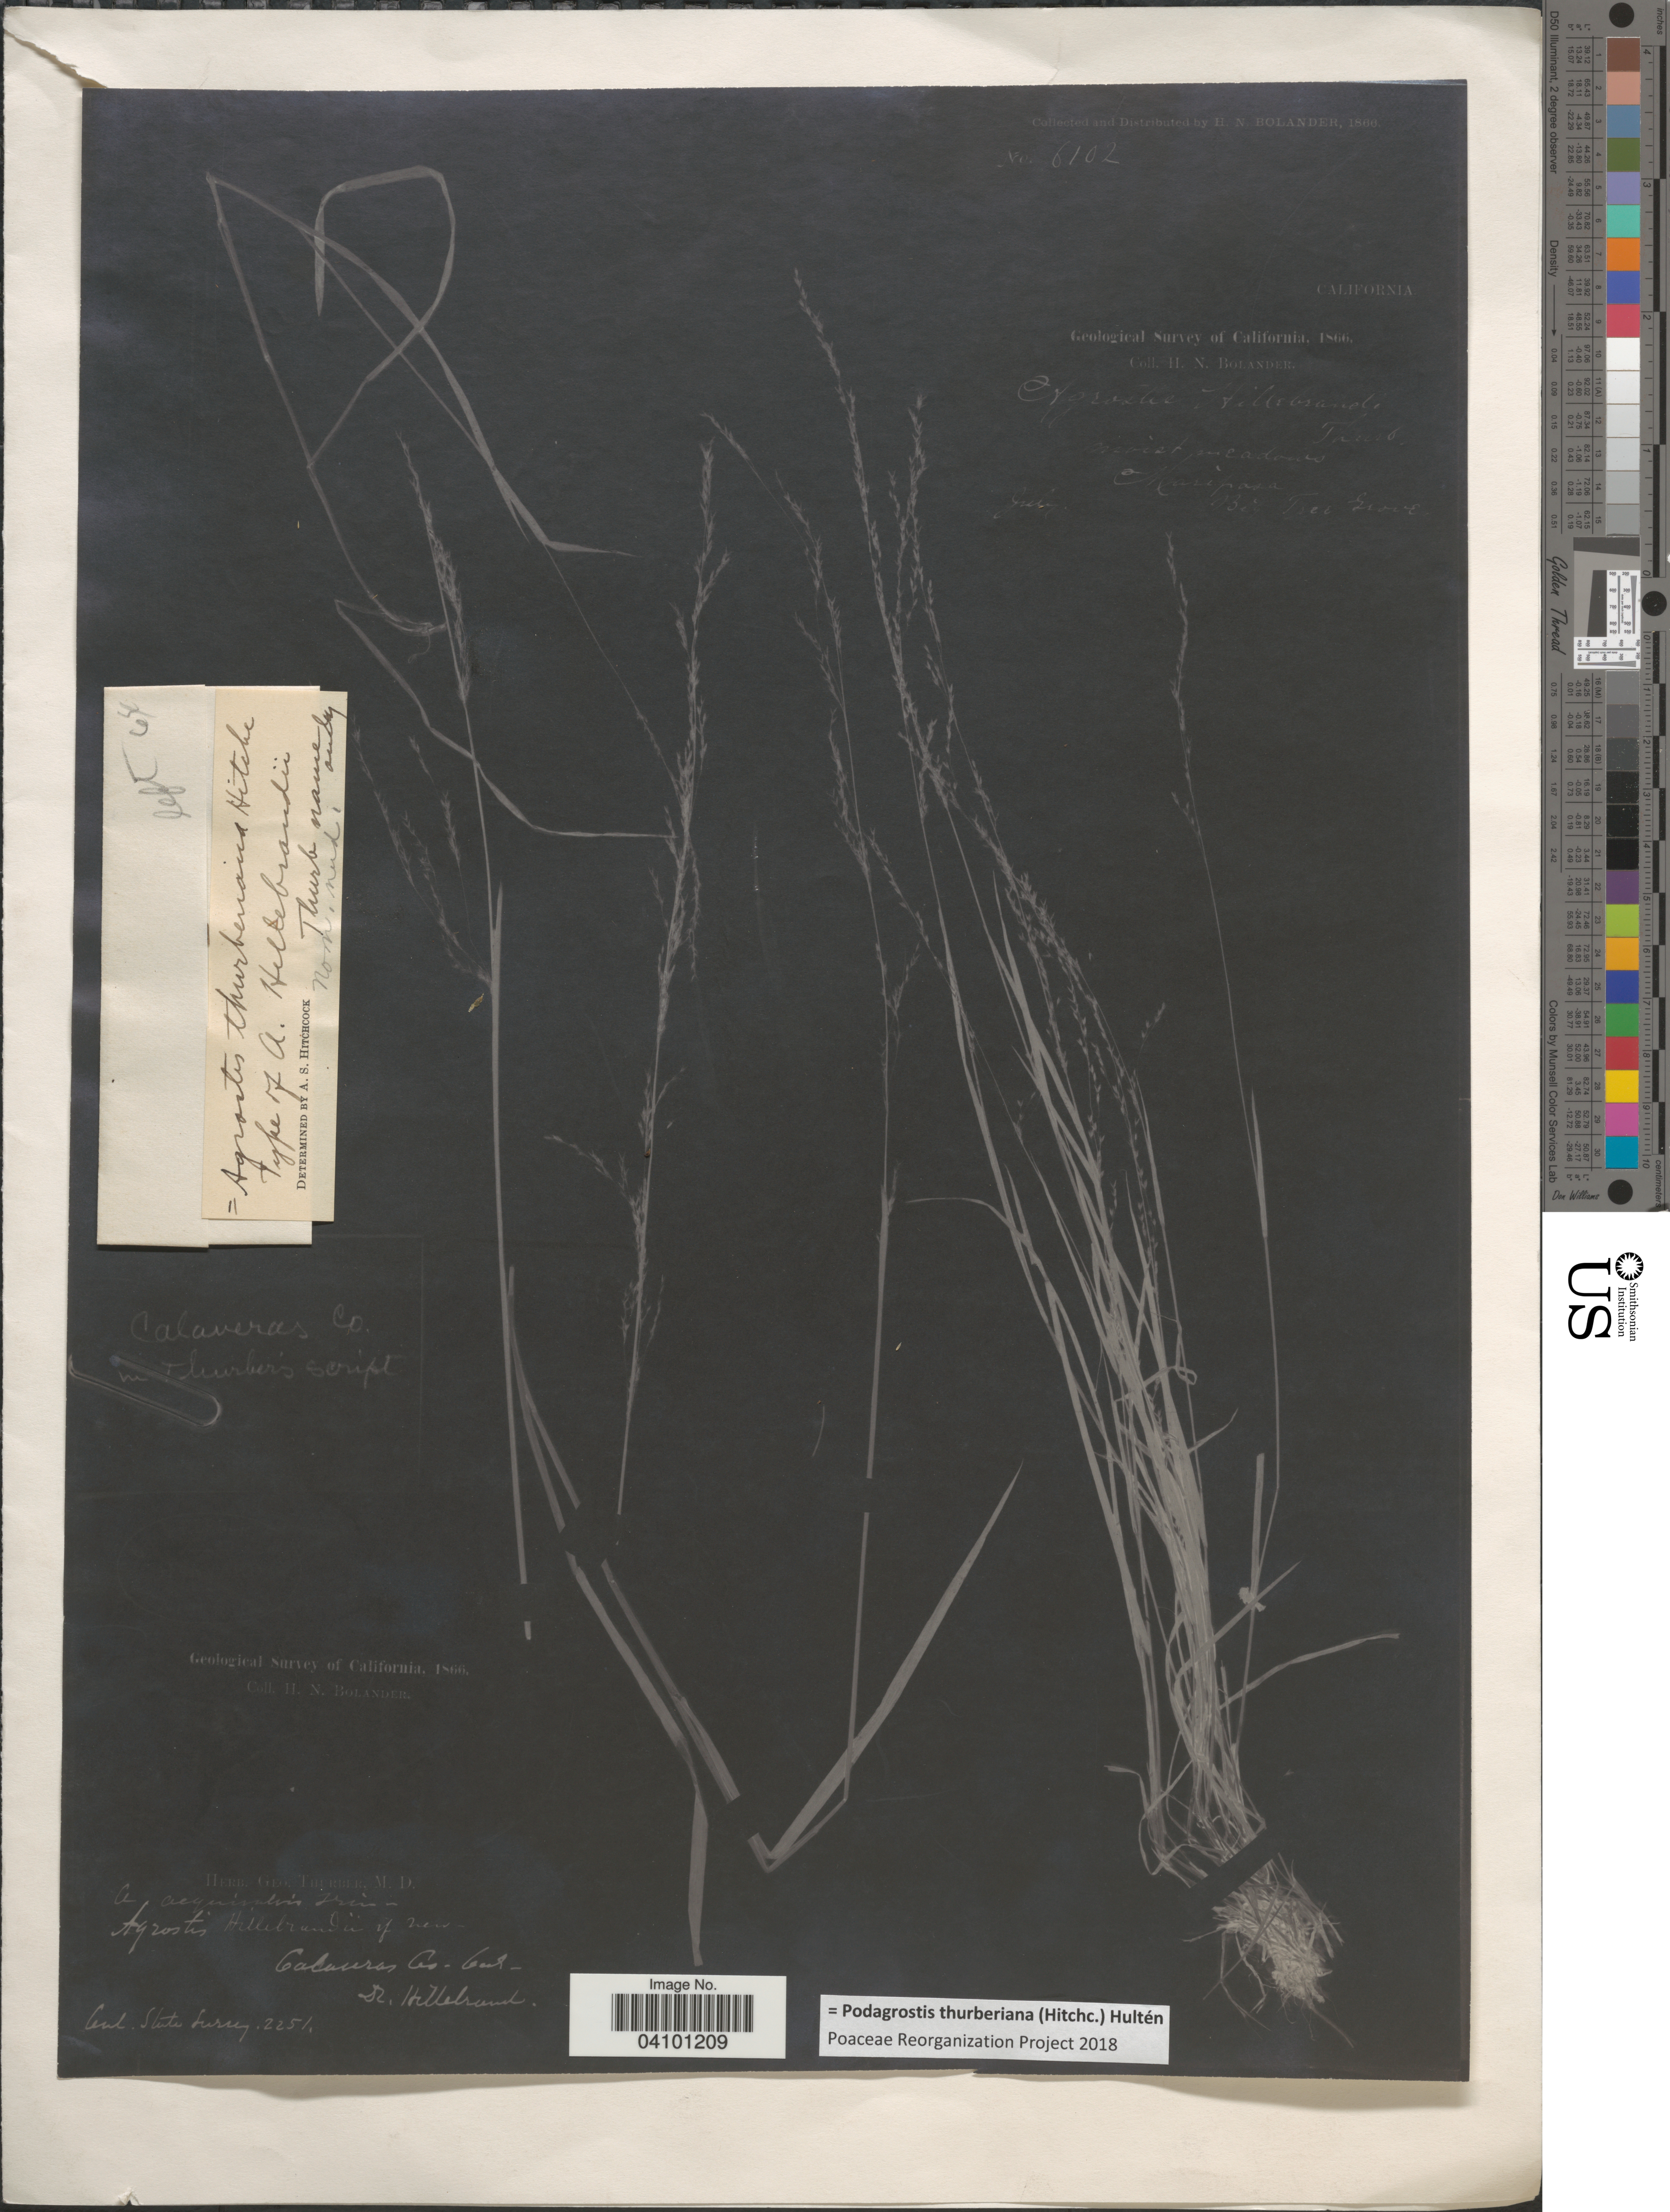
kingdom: Plantae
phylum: Tracheophyta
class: Liliopsida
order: Poales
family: Poaceae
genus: Podagrostis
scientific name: Podagrostis thurberiana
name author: Hitchc.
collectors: H. Bolander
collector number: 6102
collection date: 1866-07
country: United States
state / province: California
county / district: Mariposa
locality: Geological Survey of California, 1866. Mariposa.